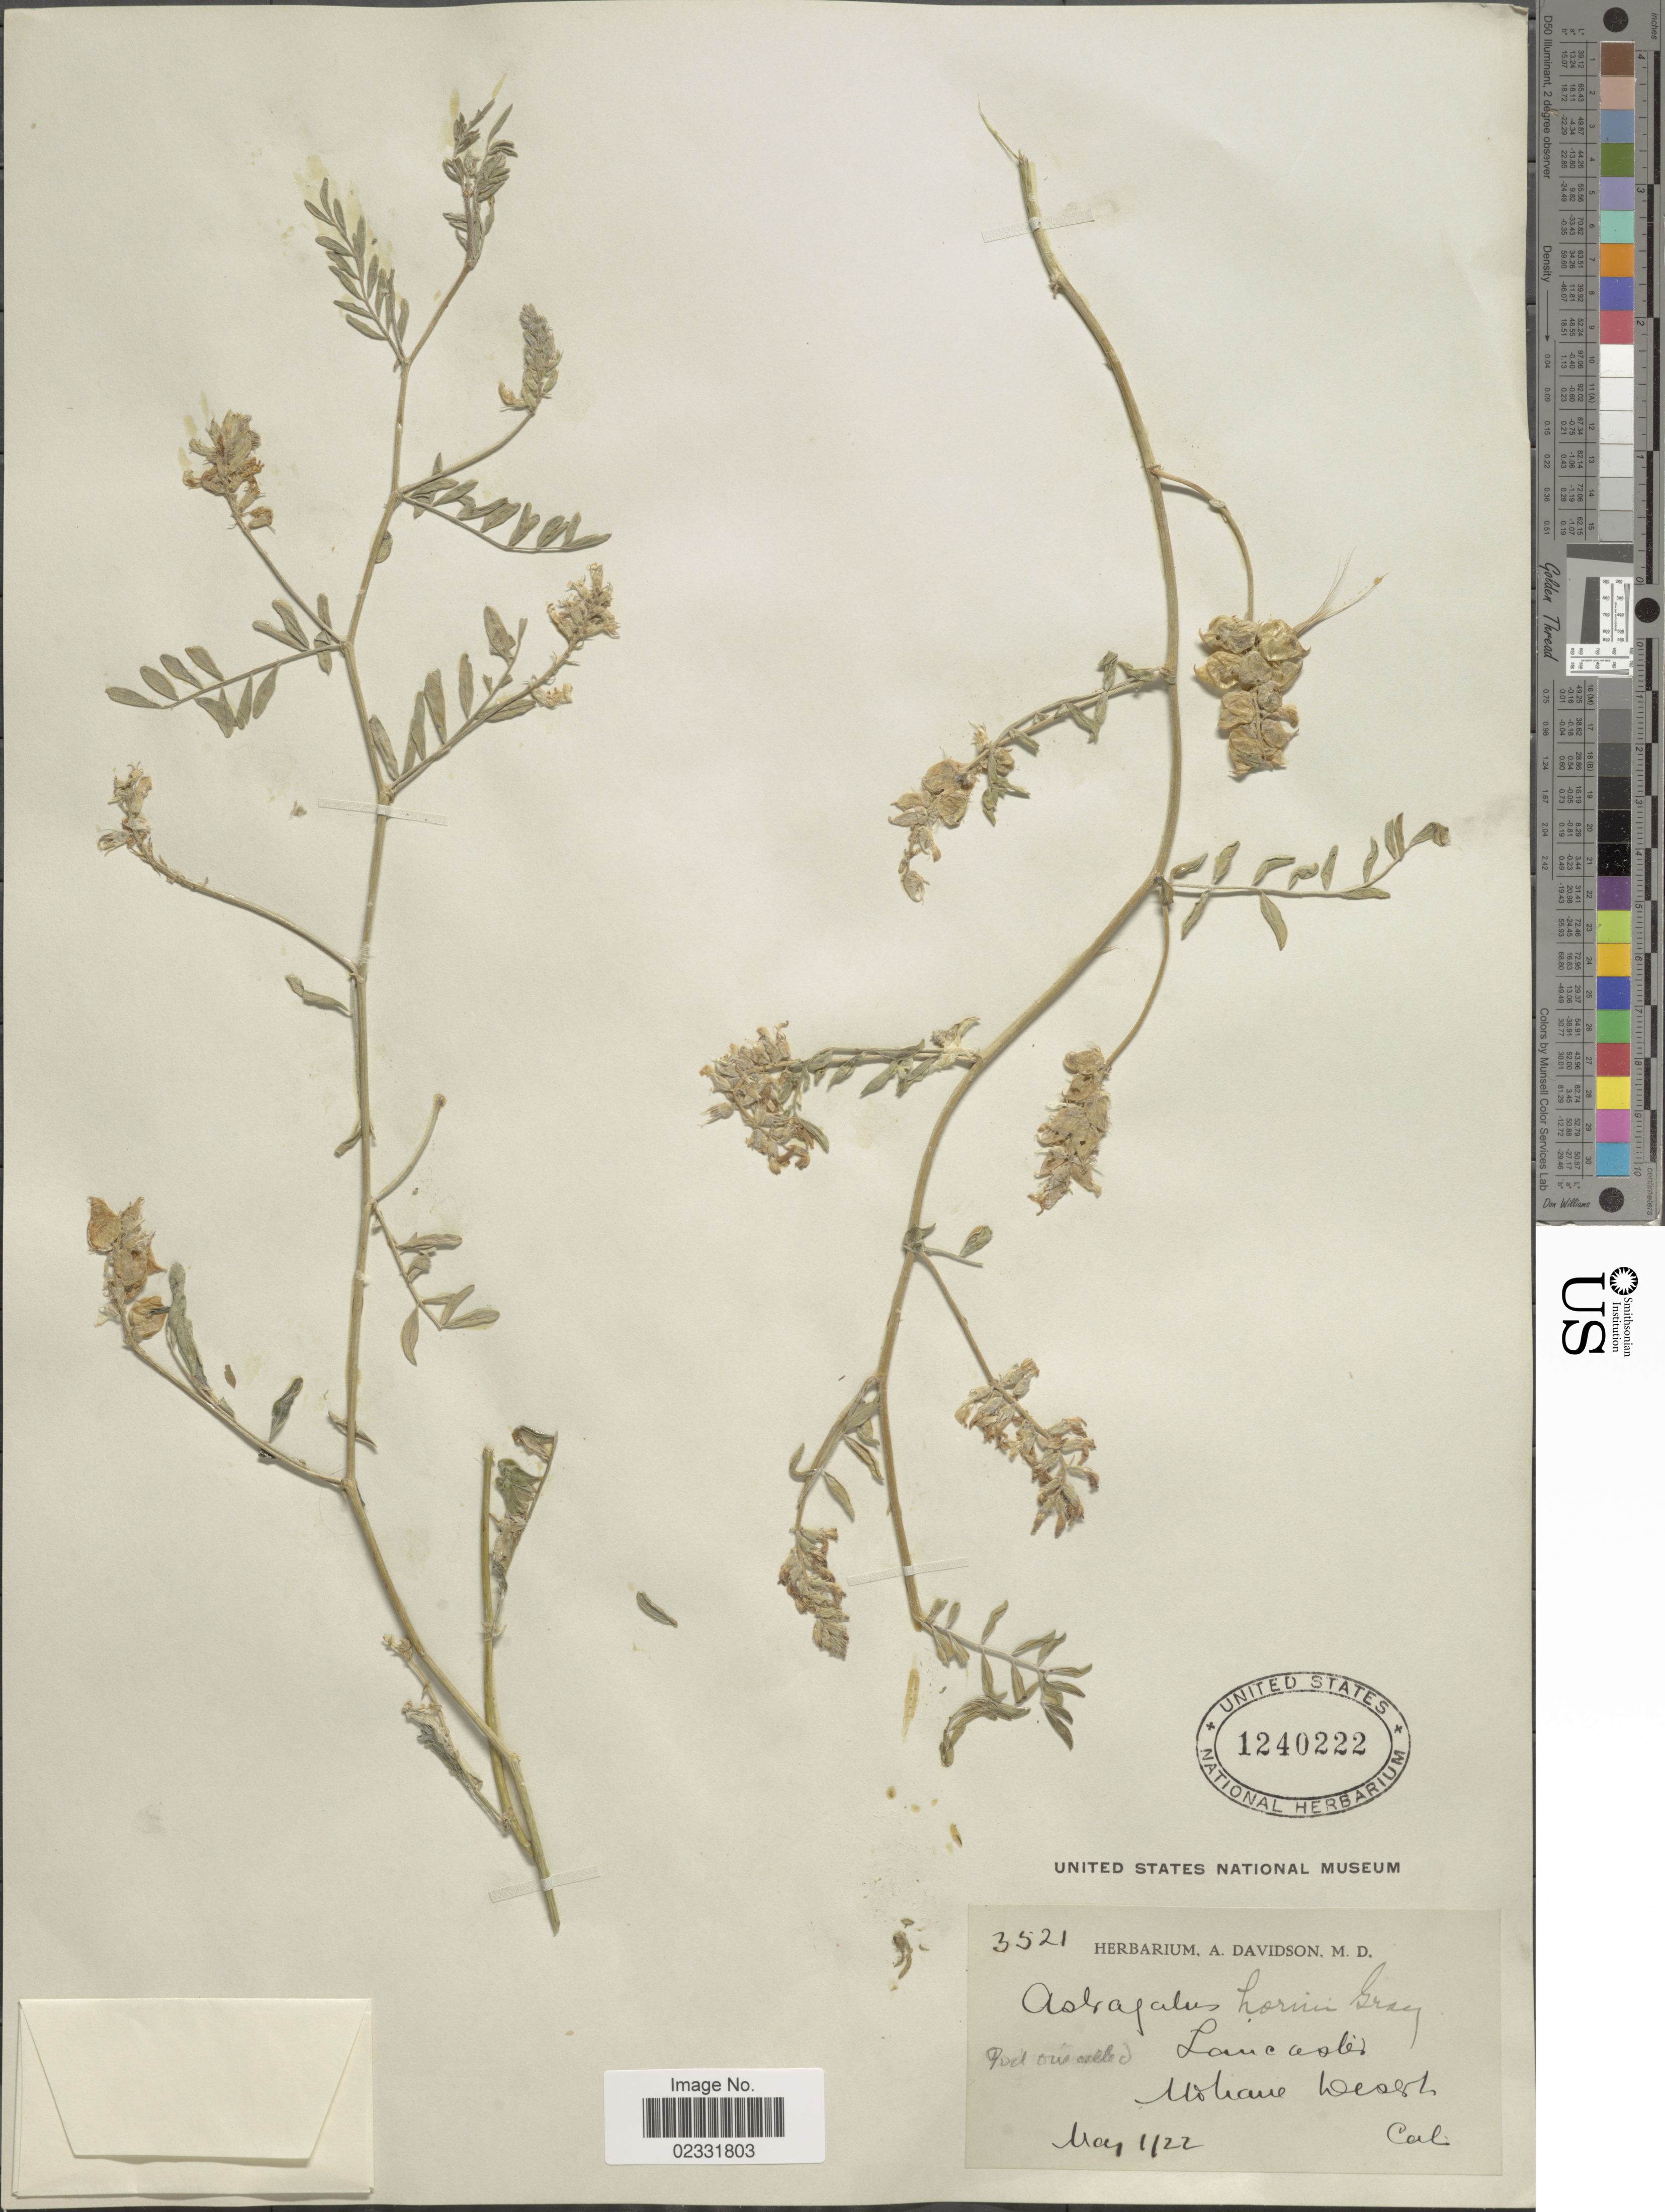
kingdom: Plantae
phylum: Tracheophyta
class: Magnoliopsida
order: Fabales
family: Fabaceae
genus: Astragalus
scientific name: Astragalus hornii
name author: A. Gray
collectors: ex herb. A. Davidson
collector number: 3521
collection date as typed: Transcribed d/m/y: 1/5/22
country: United States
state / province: California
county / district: Kern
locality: Lancaster, Mohave Desert.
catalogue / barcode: US 1240222